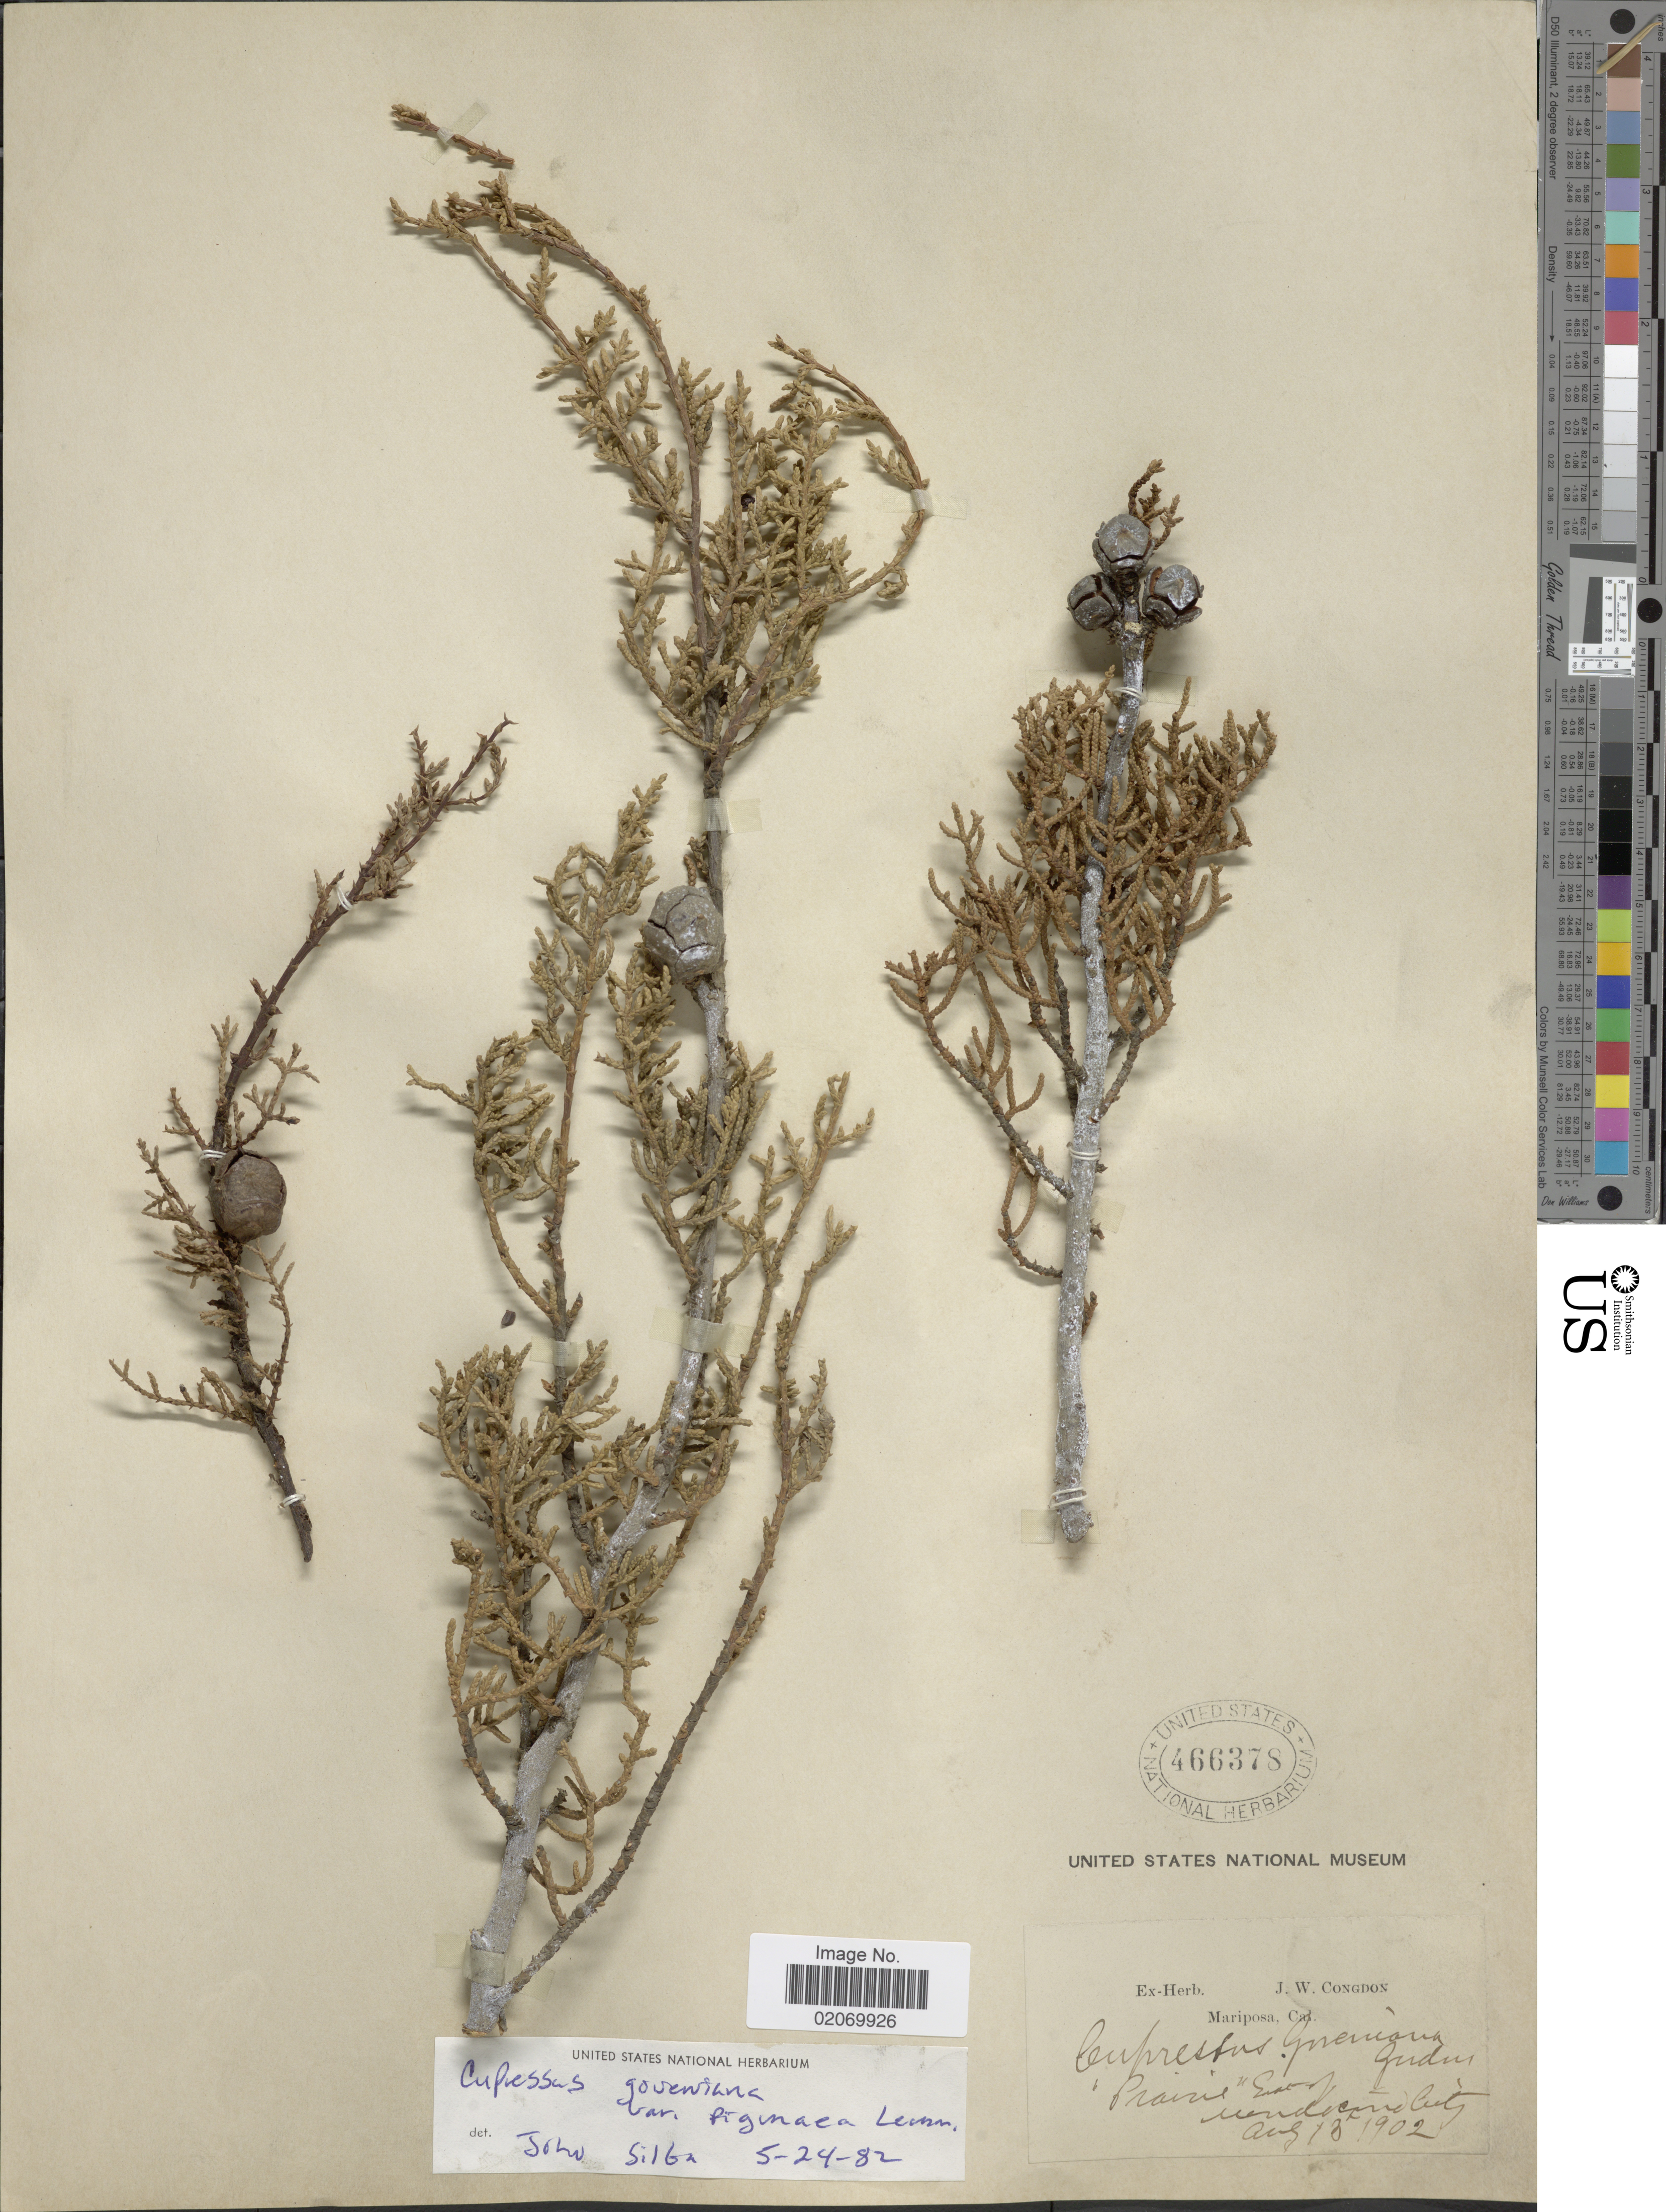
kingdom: Plantae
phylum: Tracheophyta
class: Pinopsida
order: Pinales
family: Cupressaceae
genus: Hesperocyparis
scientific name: Hesperocyparis pygmaea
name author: (Lemmon) Bartel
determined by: (US) Smithsonian Institution - National Museum of Natural History - Department of Botany (UNITED STATES)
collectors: J. W. Congdon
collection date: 1902-08-13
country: United States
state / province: California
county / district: Mendocino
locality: Mariposa, Cal., Mendocino City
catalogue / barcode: US 466378